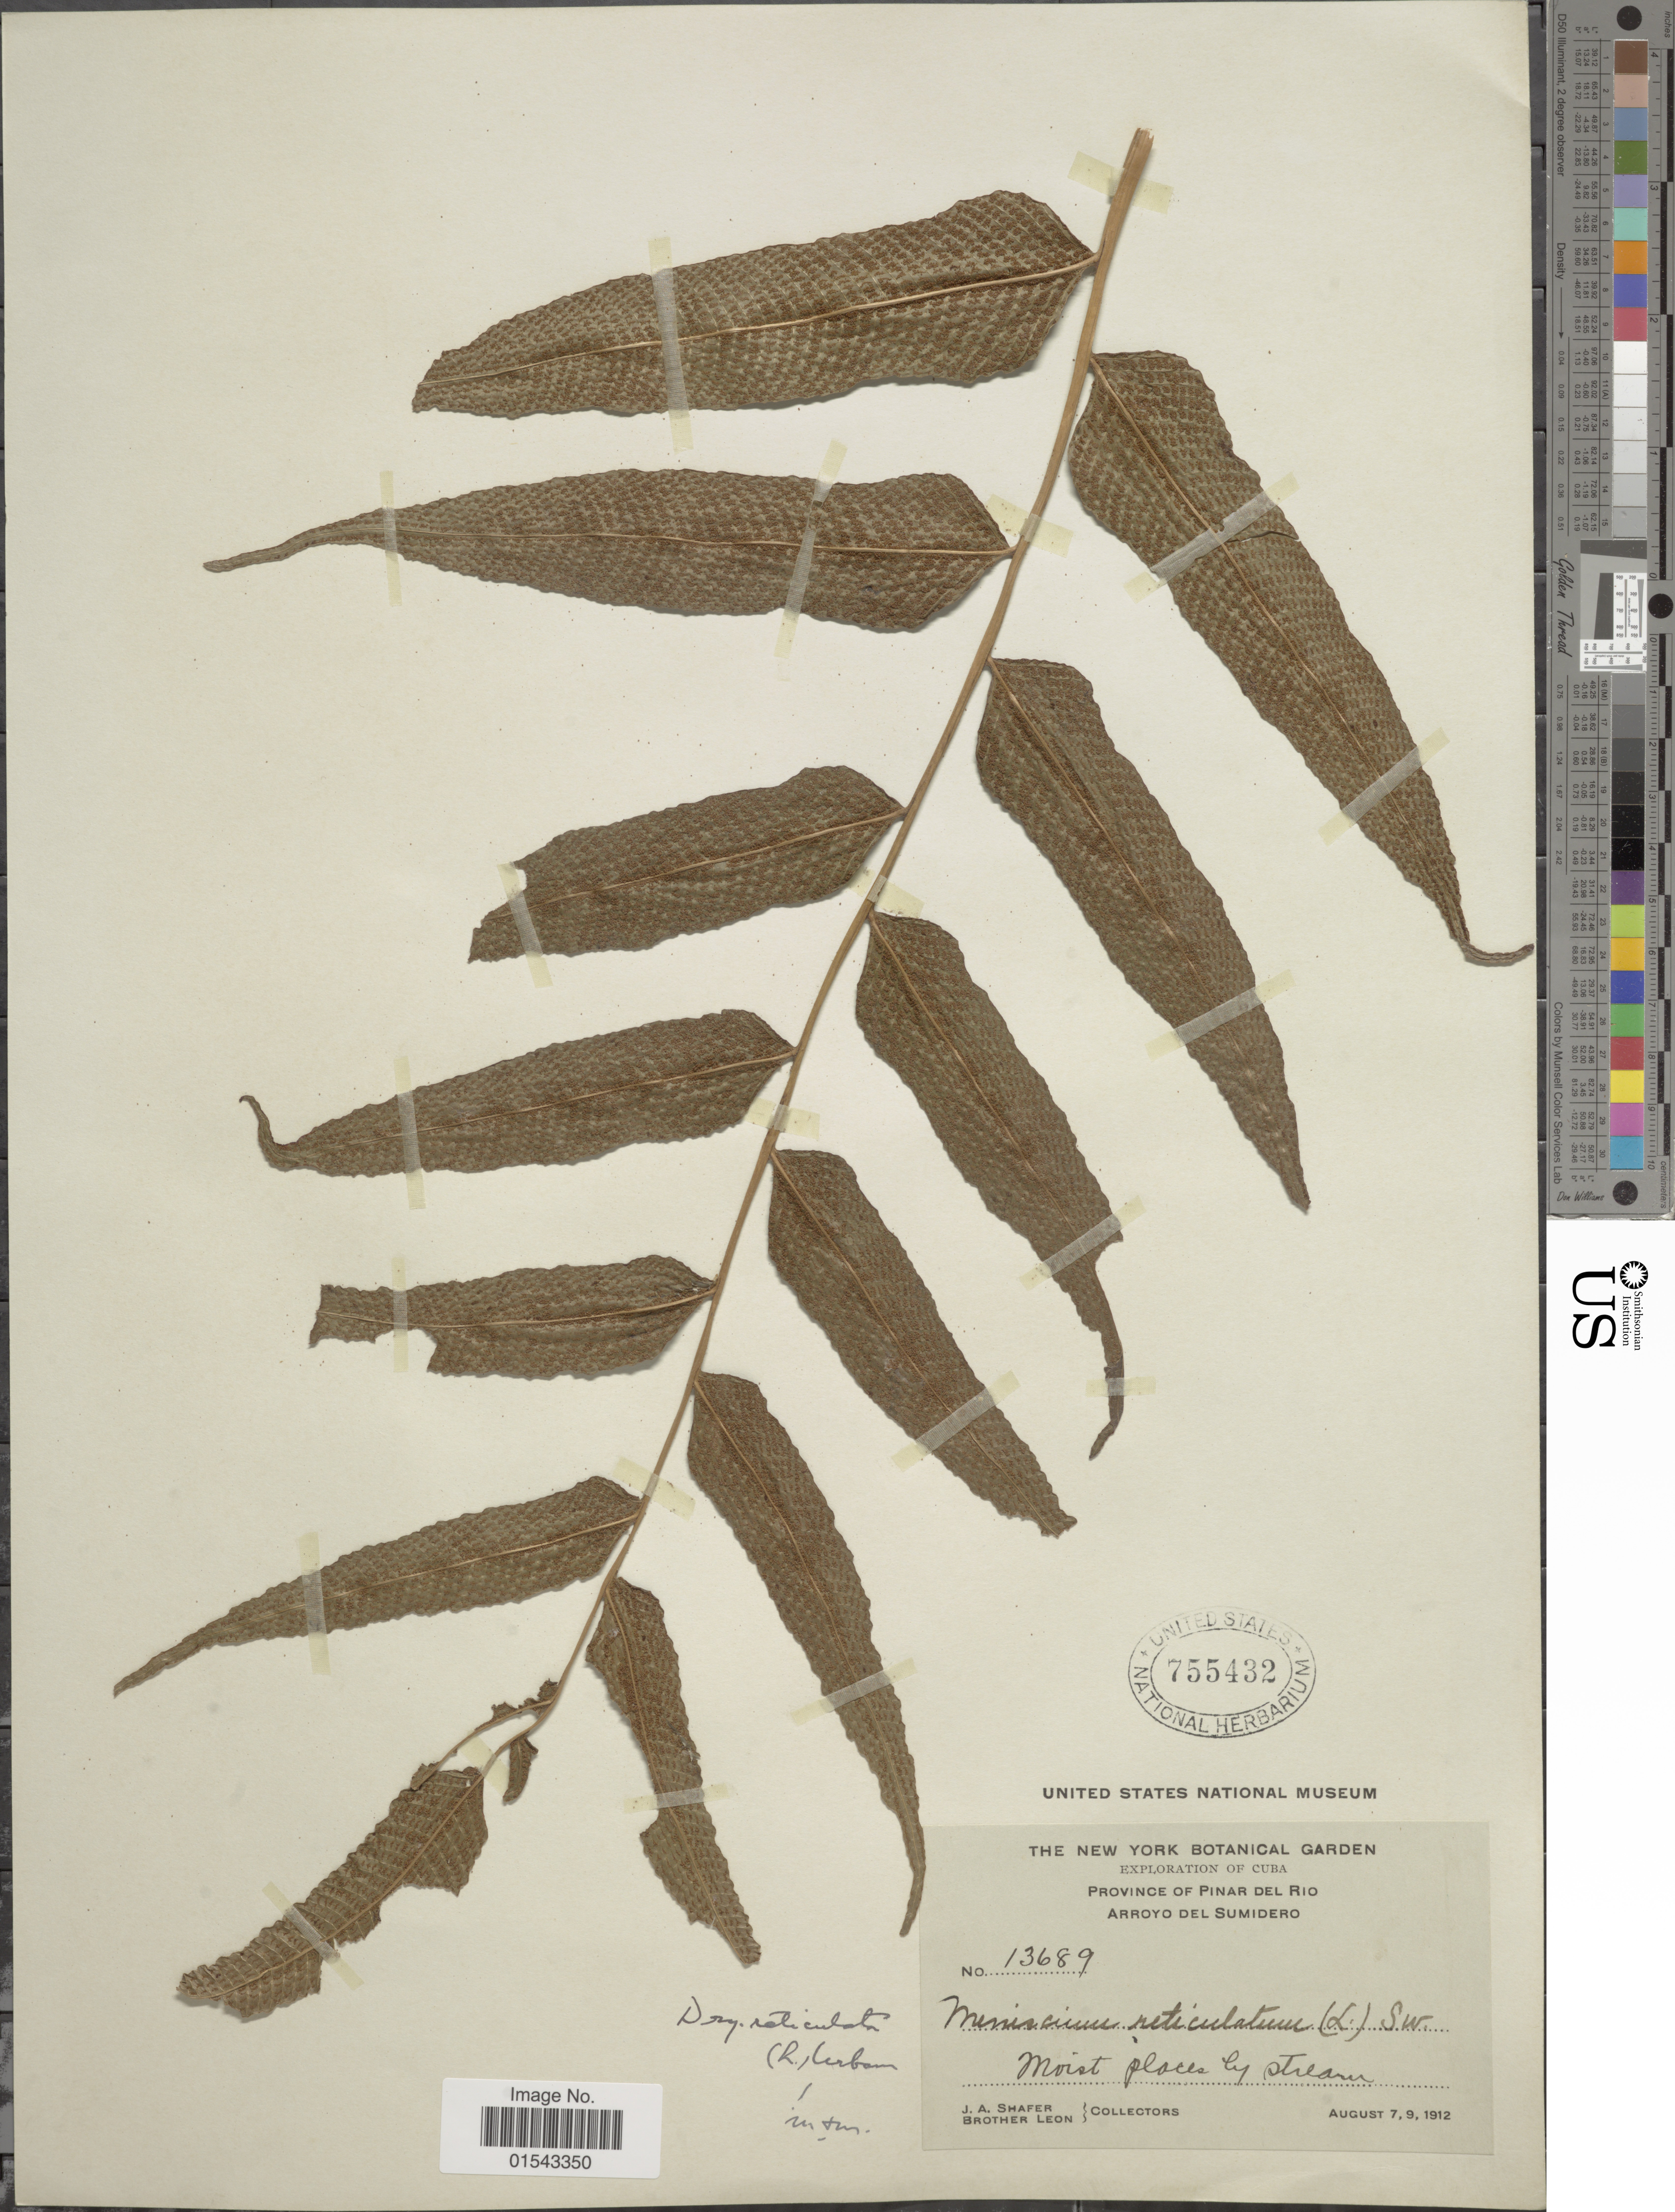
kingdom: Plantae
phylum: Tracheophyta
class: Polypodiopsida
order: Polypodiales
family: Thelypteridaceae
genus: Meniscium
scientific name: Meniscium reticulatum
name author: (L.) Sw.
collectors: J. A. Shafer & Bro. León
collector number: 13689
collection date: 1912-08-07/1912-08-09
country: Cuba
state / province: Pinar del Río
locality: Arroyo del Sumidero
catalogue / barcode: US 755432